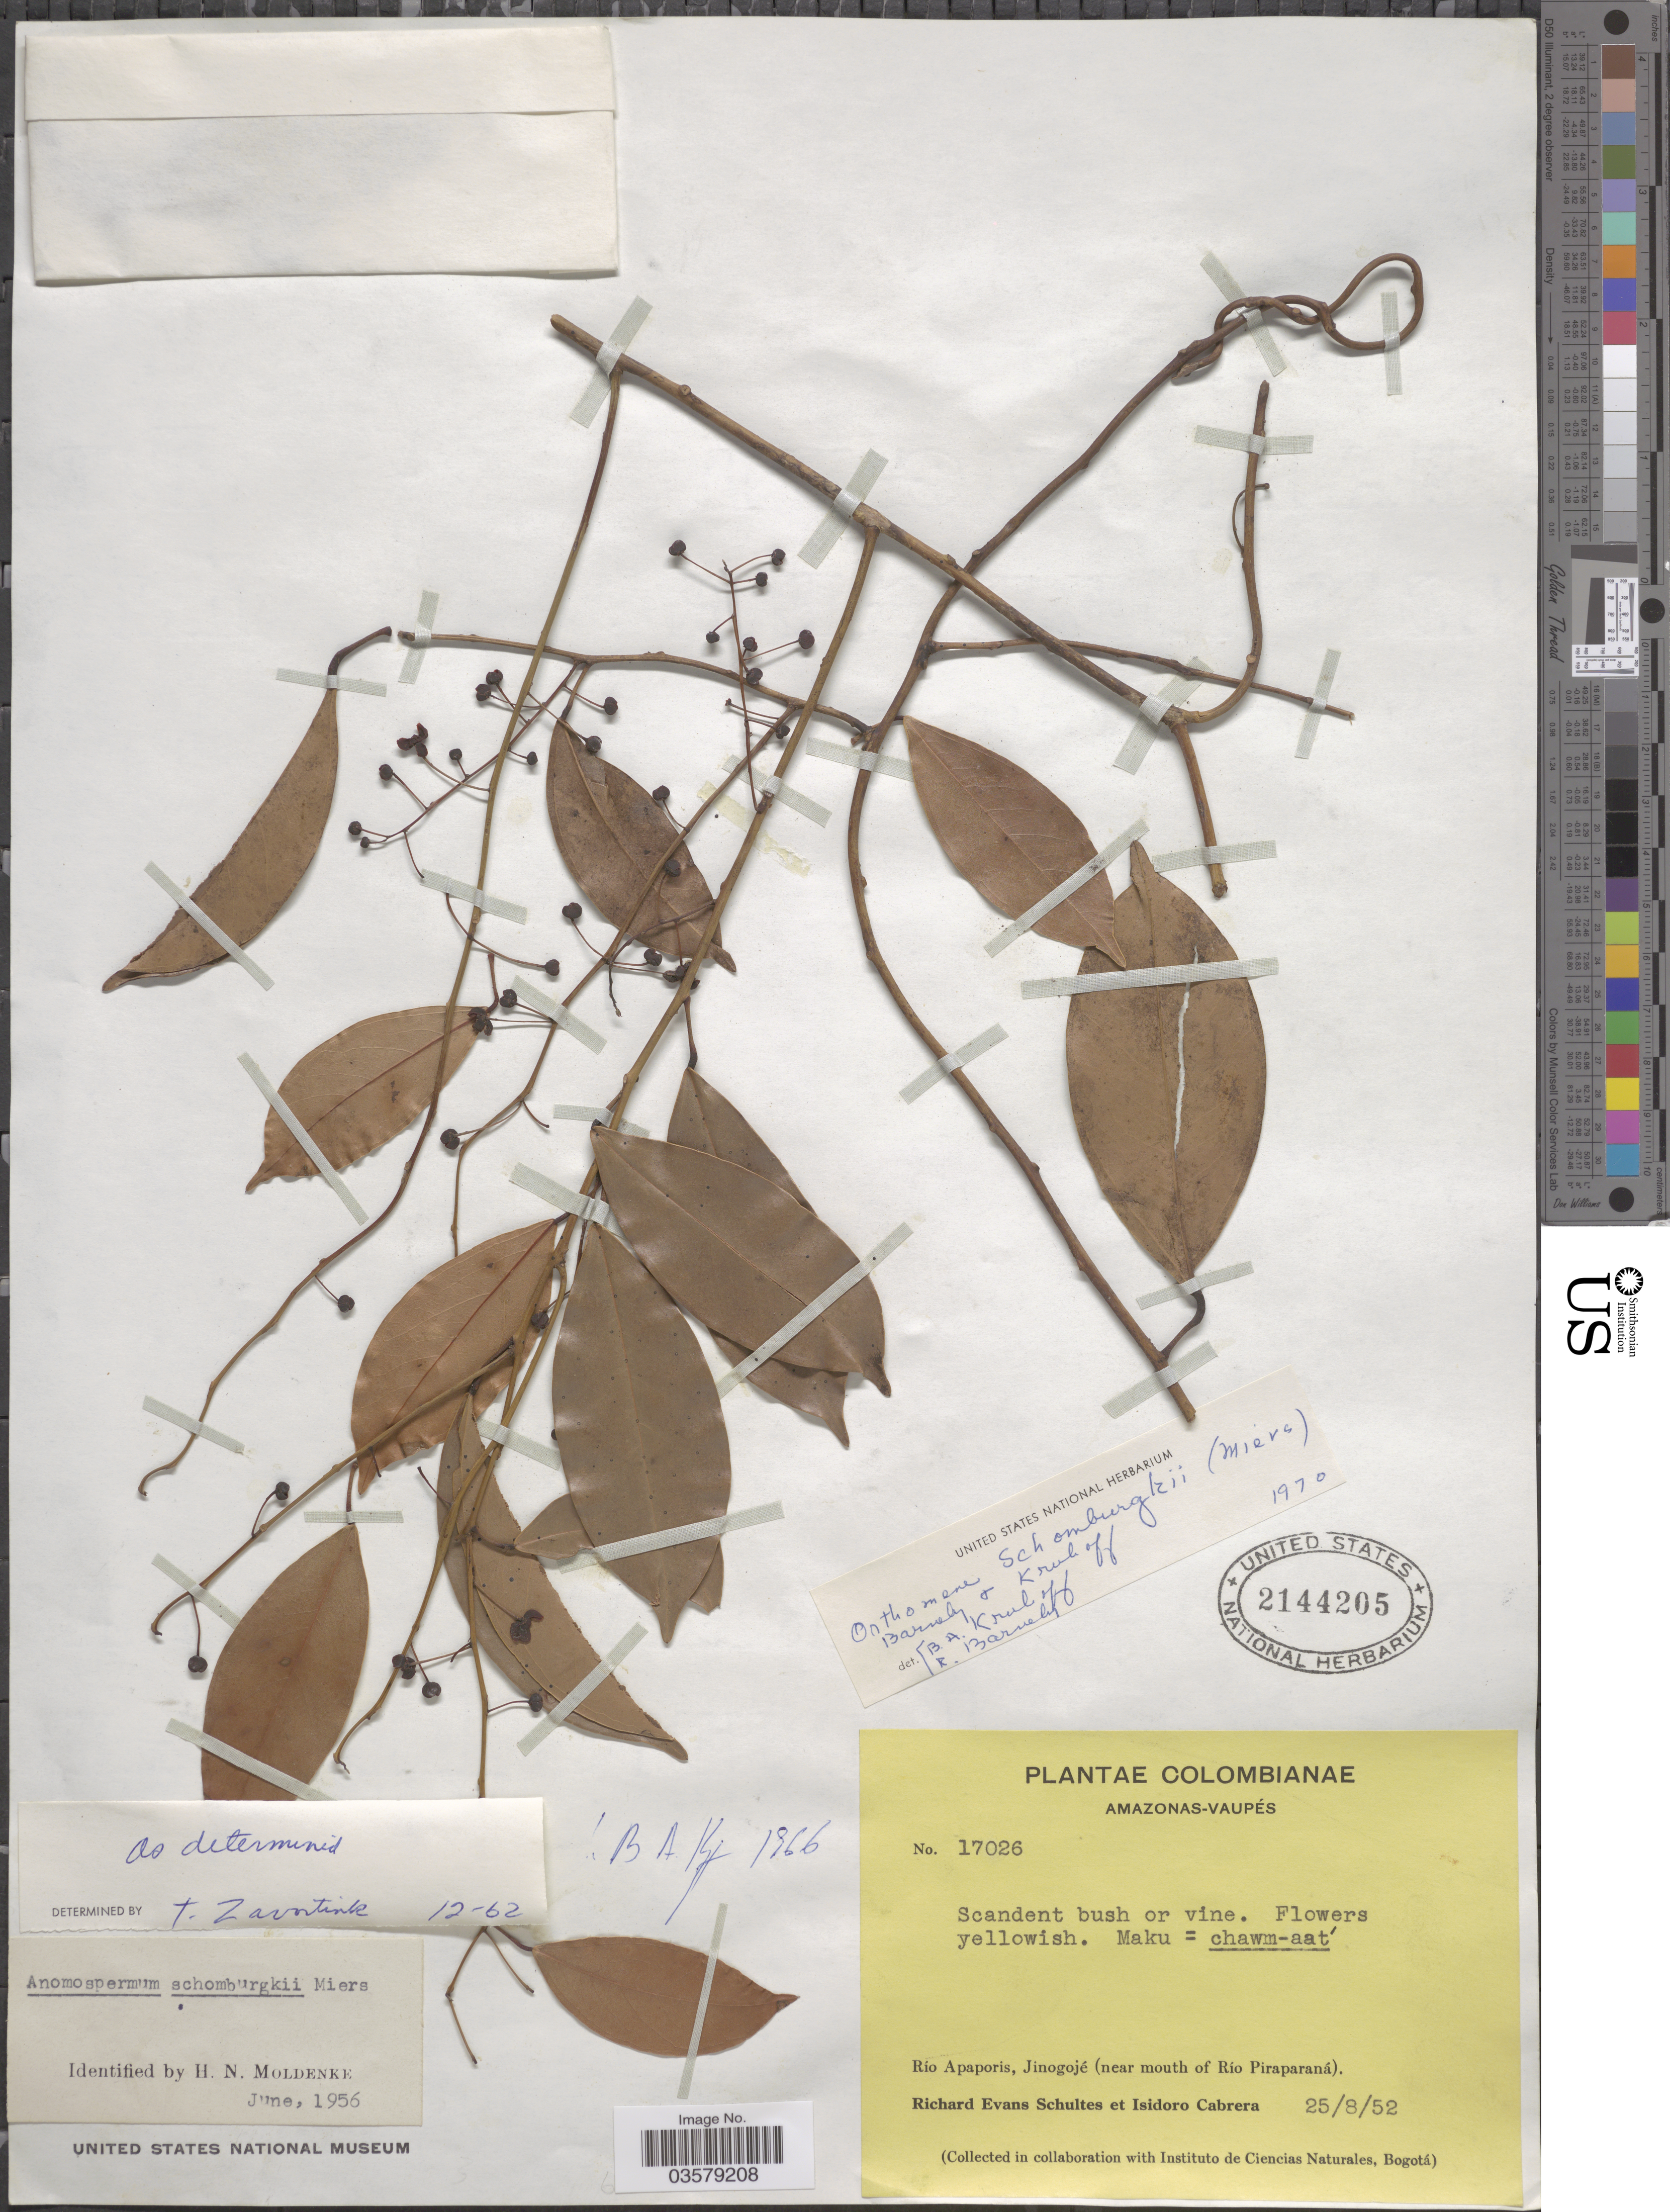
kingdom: Plantae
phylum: Tracheophyta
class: Magnoliopsida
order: Ranunculales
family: Menispermaceae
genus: Anomospermum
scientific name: Anomospermum schomburgkii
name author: Miers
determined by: Strong, Mark T., (BOT), Smithsonian Institution - National Museum of Natural History (UNITED STATES)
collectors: R. E. Schultes & I. Cabrera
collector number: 17026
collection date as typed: Transcribed d/m/y: 25/8/52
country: Colombia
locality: Amazonas-Vaupés. Río Apaporis, Jinogojé (near mouth of Río Piraparaná).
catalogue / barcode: US 2144205